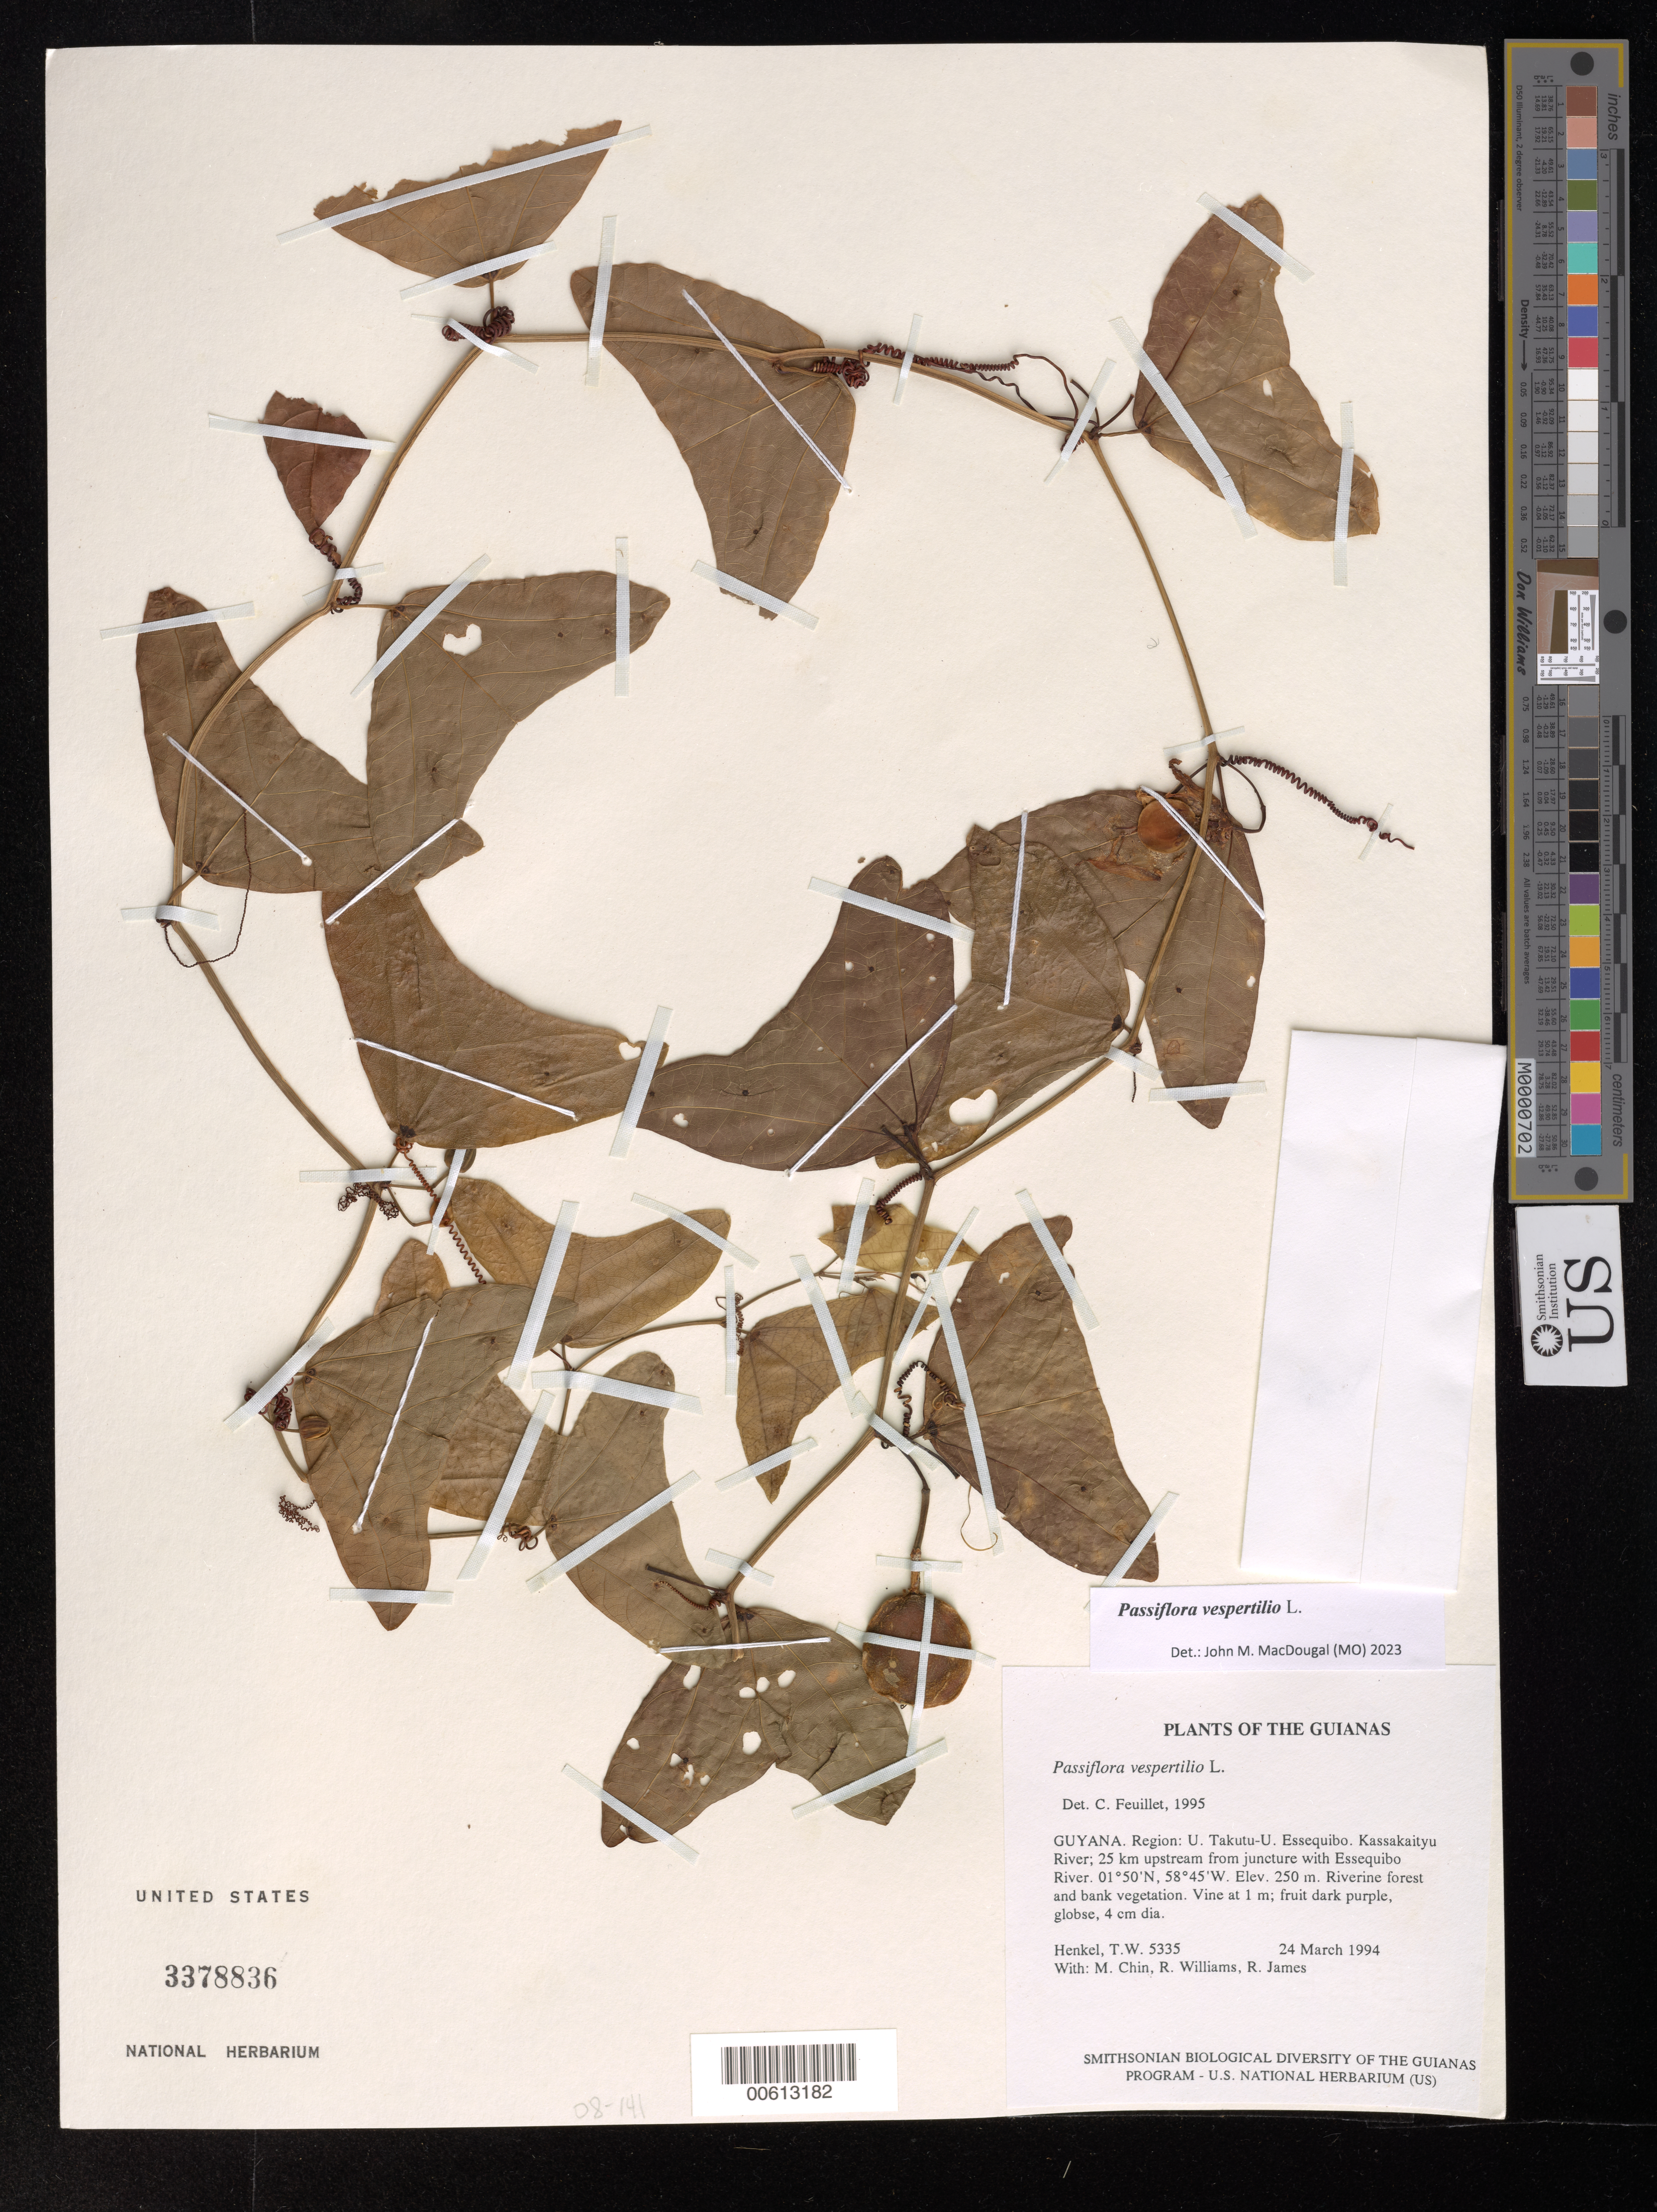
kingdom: Plantae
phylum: Tracheophyta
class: Magnoliopsida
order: Malpighiales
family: Passifloraceae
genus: Passiflora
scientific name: Passiflora vespertilio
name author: L.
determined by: Feuillet, C.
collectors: T. Henkel, M. Chin, R. Williams & R. James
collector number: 5335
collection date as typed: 24 March 1994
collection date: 1994-03-24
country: Guyana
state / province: U. Takutu-U. Essequibo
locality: Kassakaityu River; 25 km upstream from juncture with Essequibo River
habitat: Riverine forest and bank vegetation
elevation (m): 250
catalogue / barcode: US 3378836